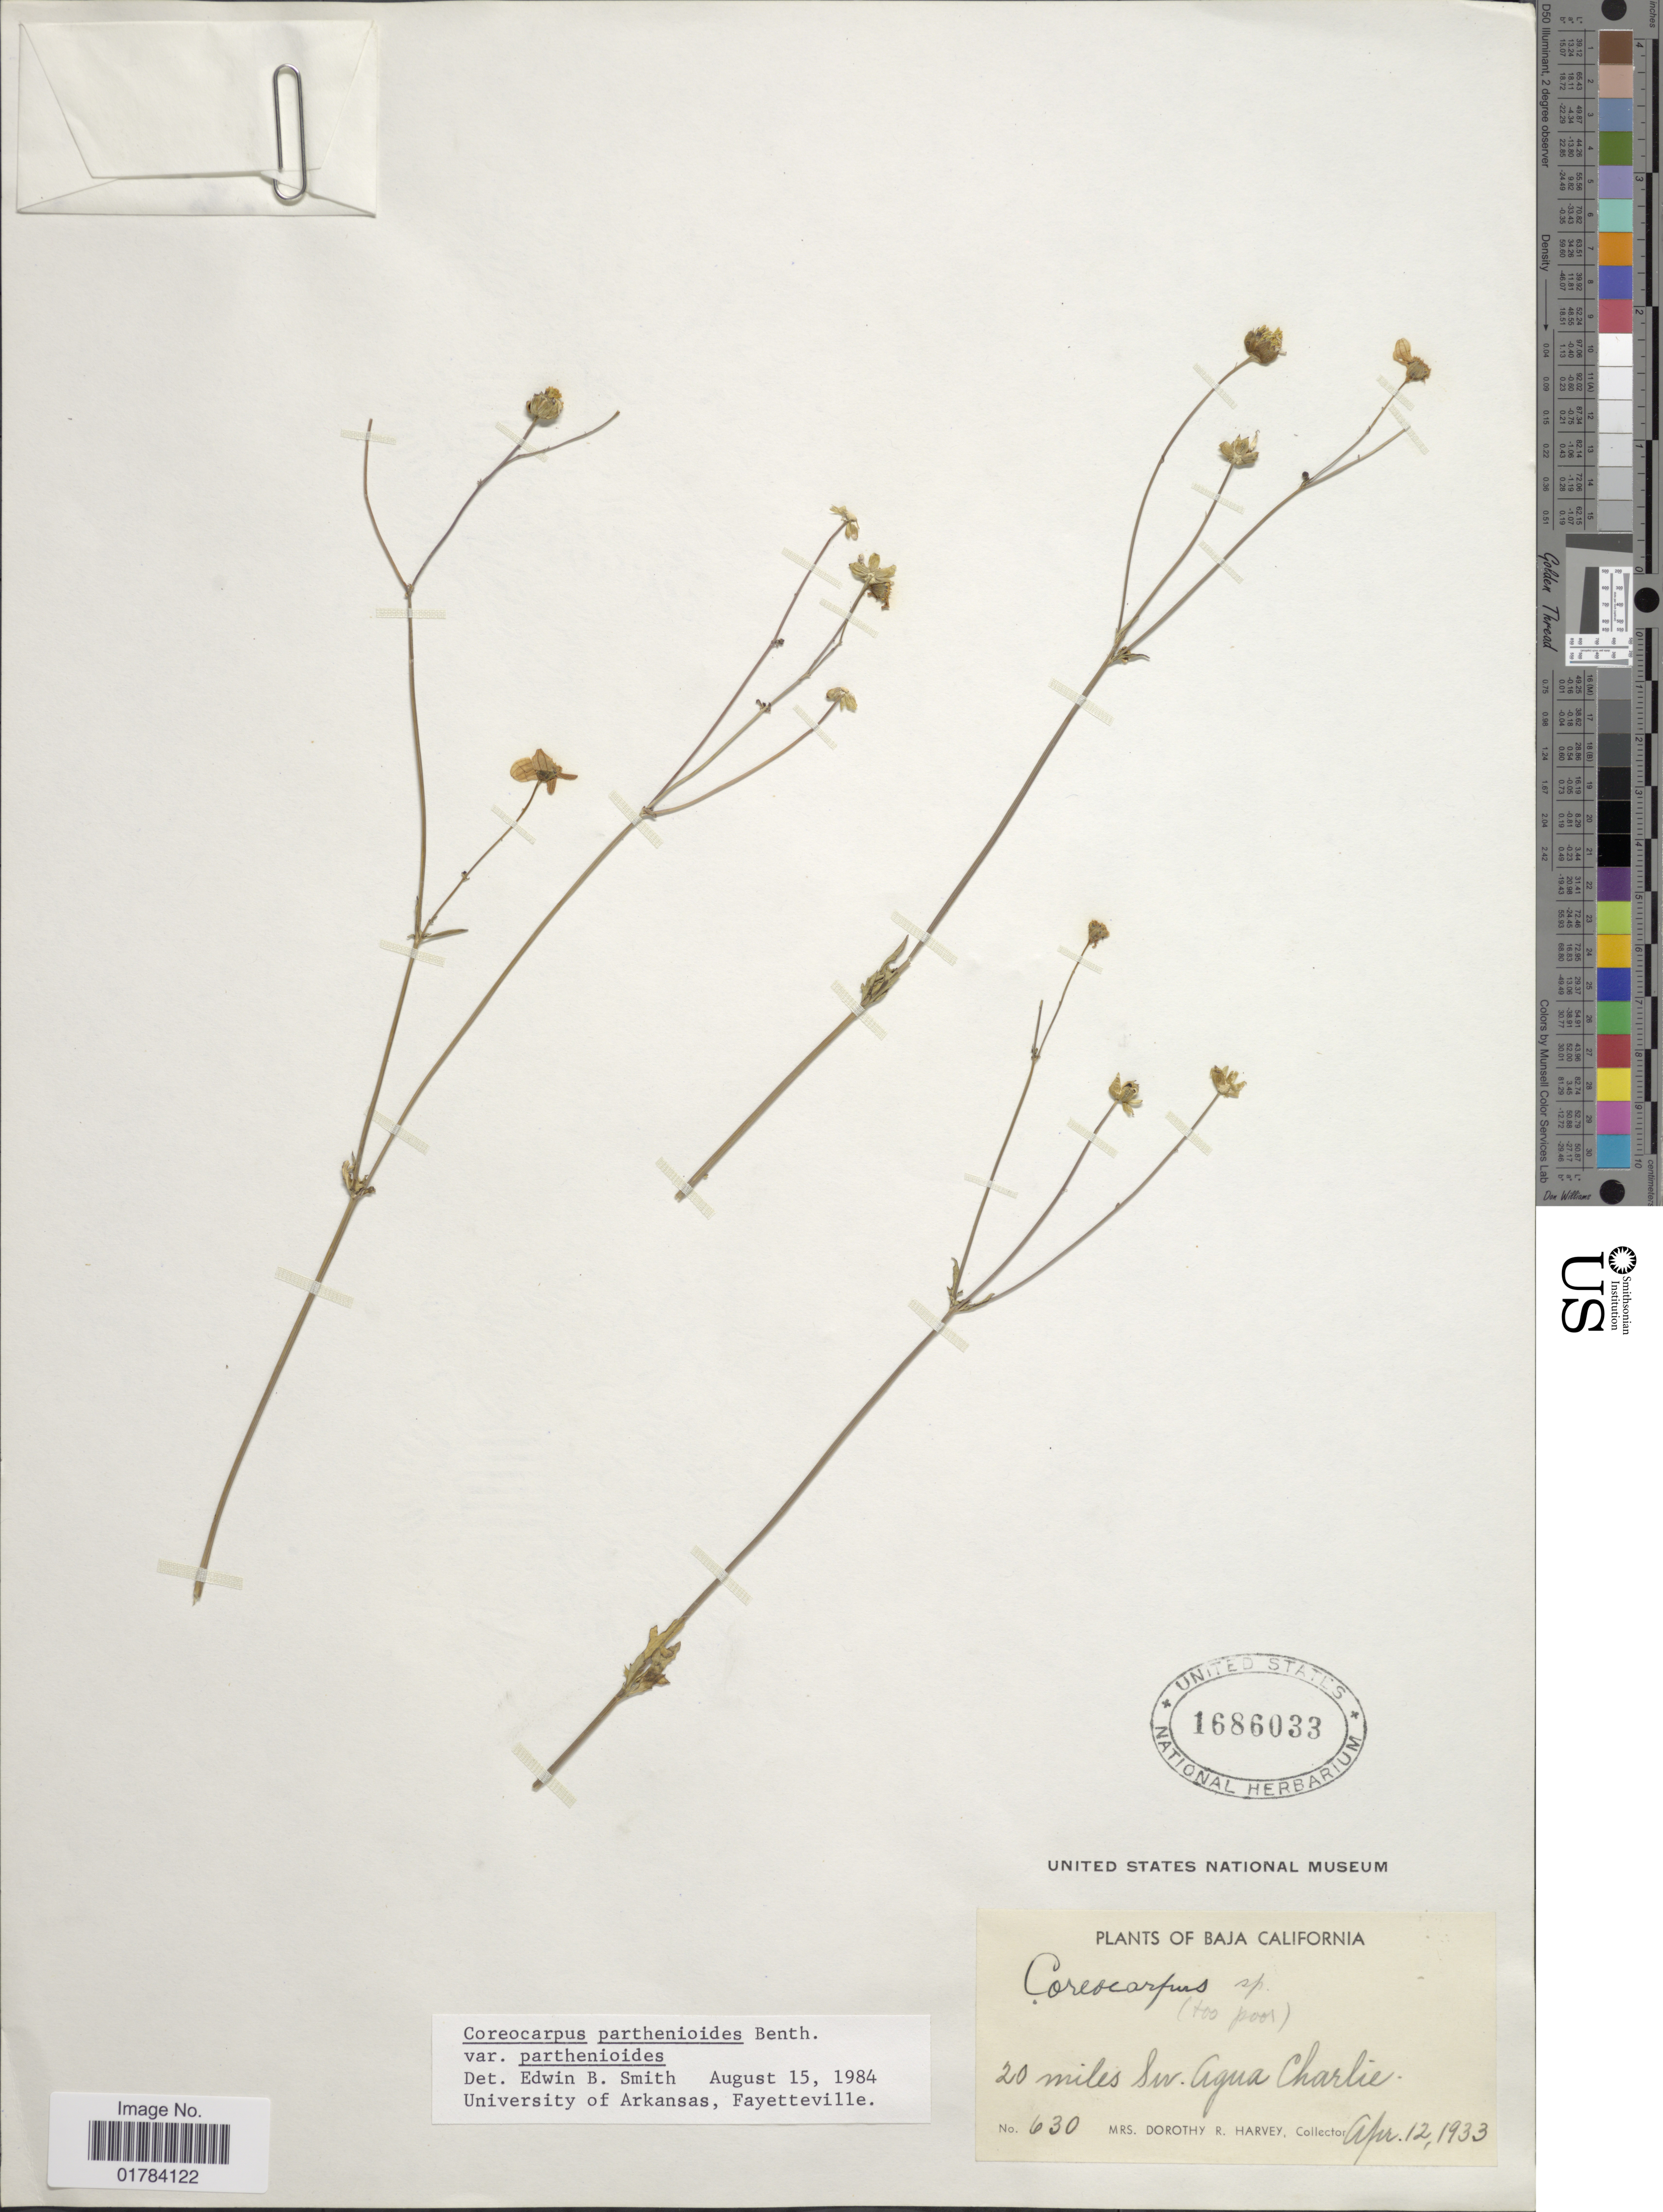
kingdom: Plantae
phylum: Tracheophyta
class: Magnoliopsida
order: Asterales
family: Asteraceae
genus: Coreocarpus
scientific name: Coreocarpus parthenioides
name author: Benth.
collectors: Harvey, Mrs. D. R.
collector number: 630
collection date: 1933-04-12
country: Mexico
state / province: Baja California Sur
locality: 20 miles Sw. Agua Charlie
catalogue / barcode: US 1686033